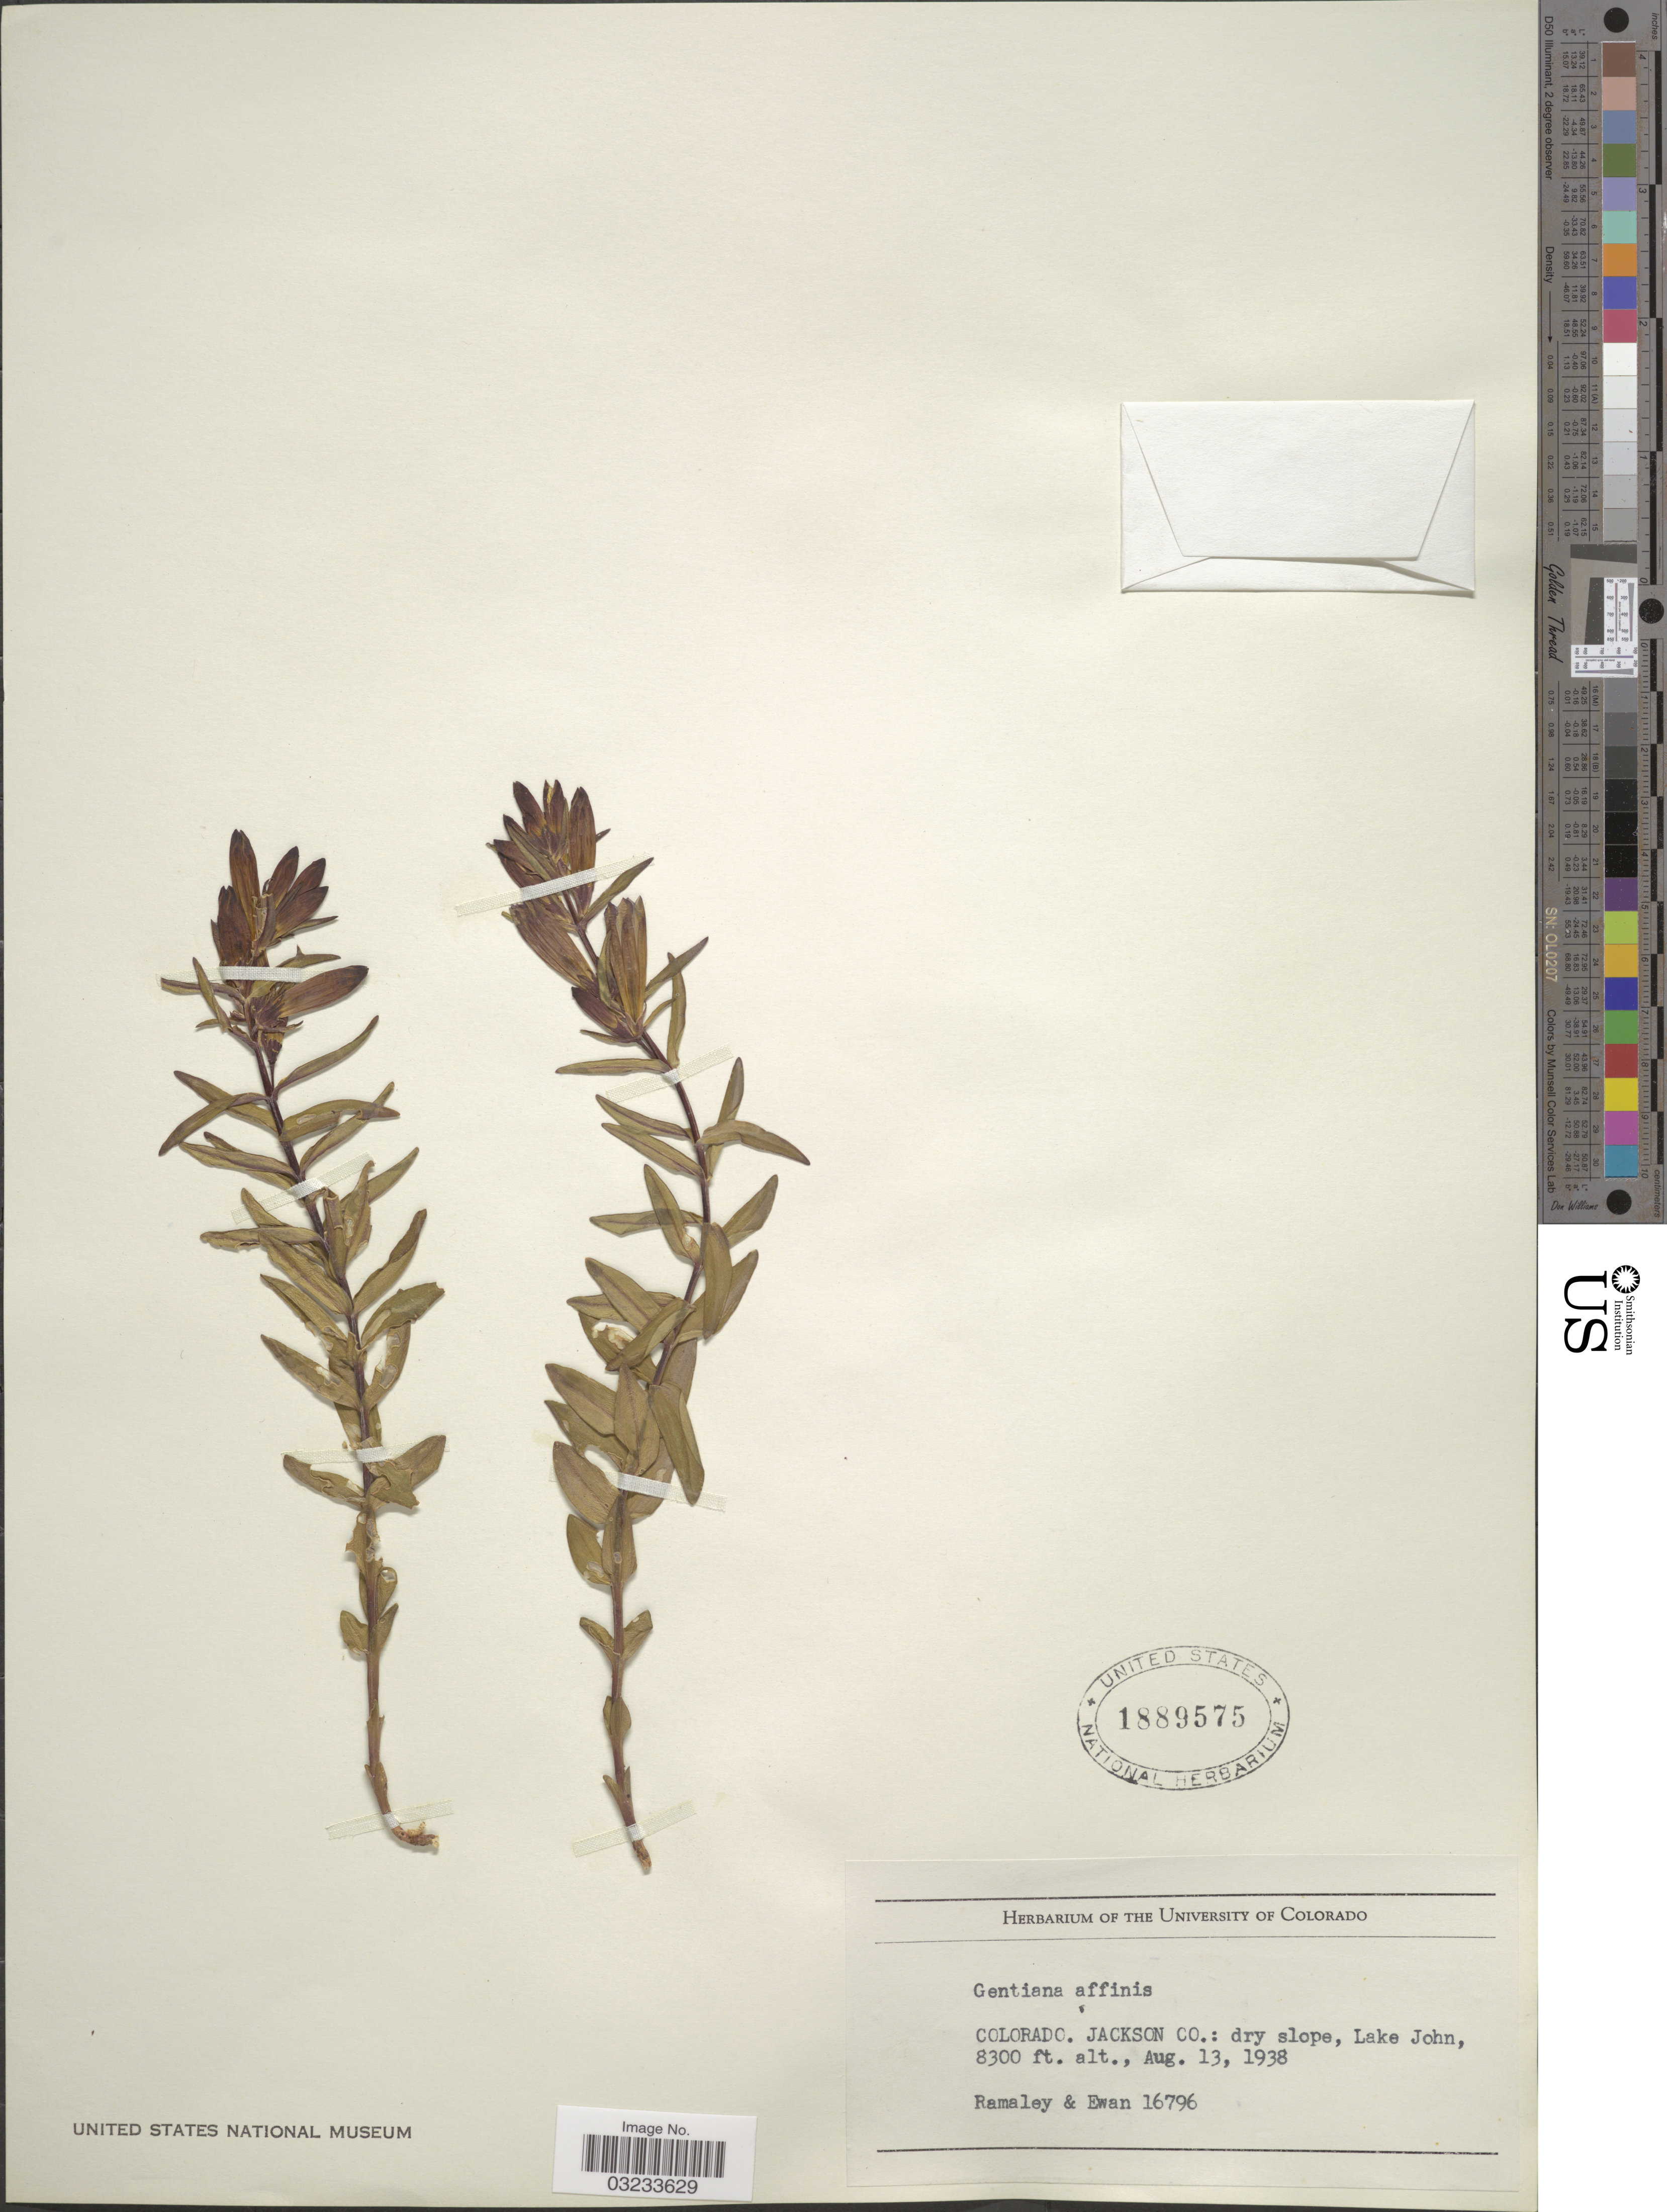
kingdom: Plantae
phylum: Tracheophyta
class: Magnoliopsida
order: Gentianales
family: Gentianaceae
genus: Gentiana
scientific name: Gentiana affinis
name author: Griseb.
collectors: Ramaley & Ewan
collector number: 16796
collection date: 1938-08-13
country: United States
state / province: Colorado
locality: Jackson Co.: dry slope, Lake John.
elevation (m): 2530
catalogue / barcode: US 1889575